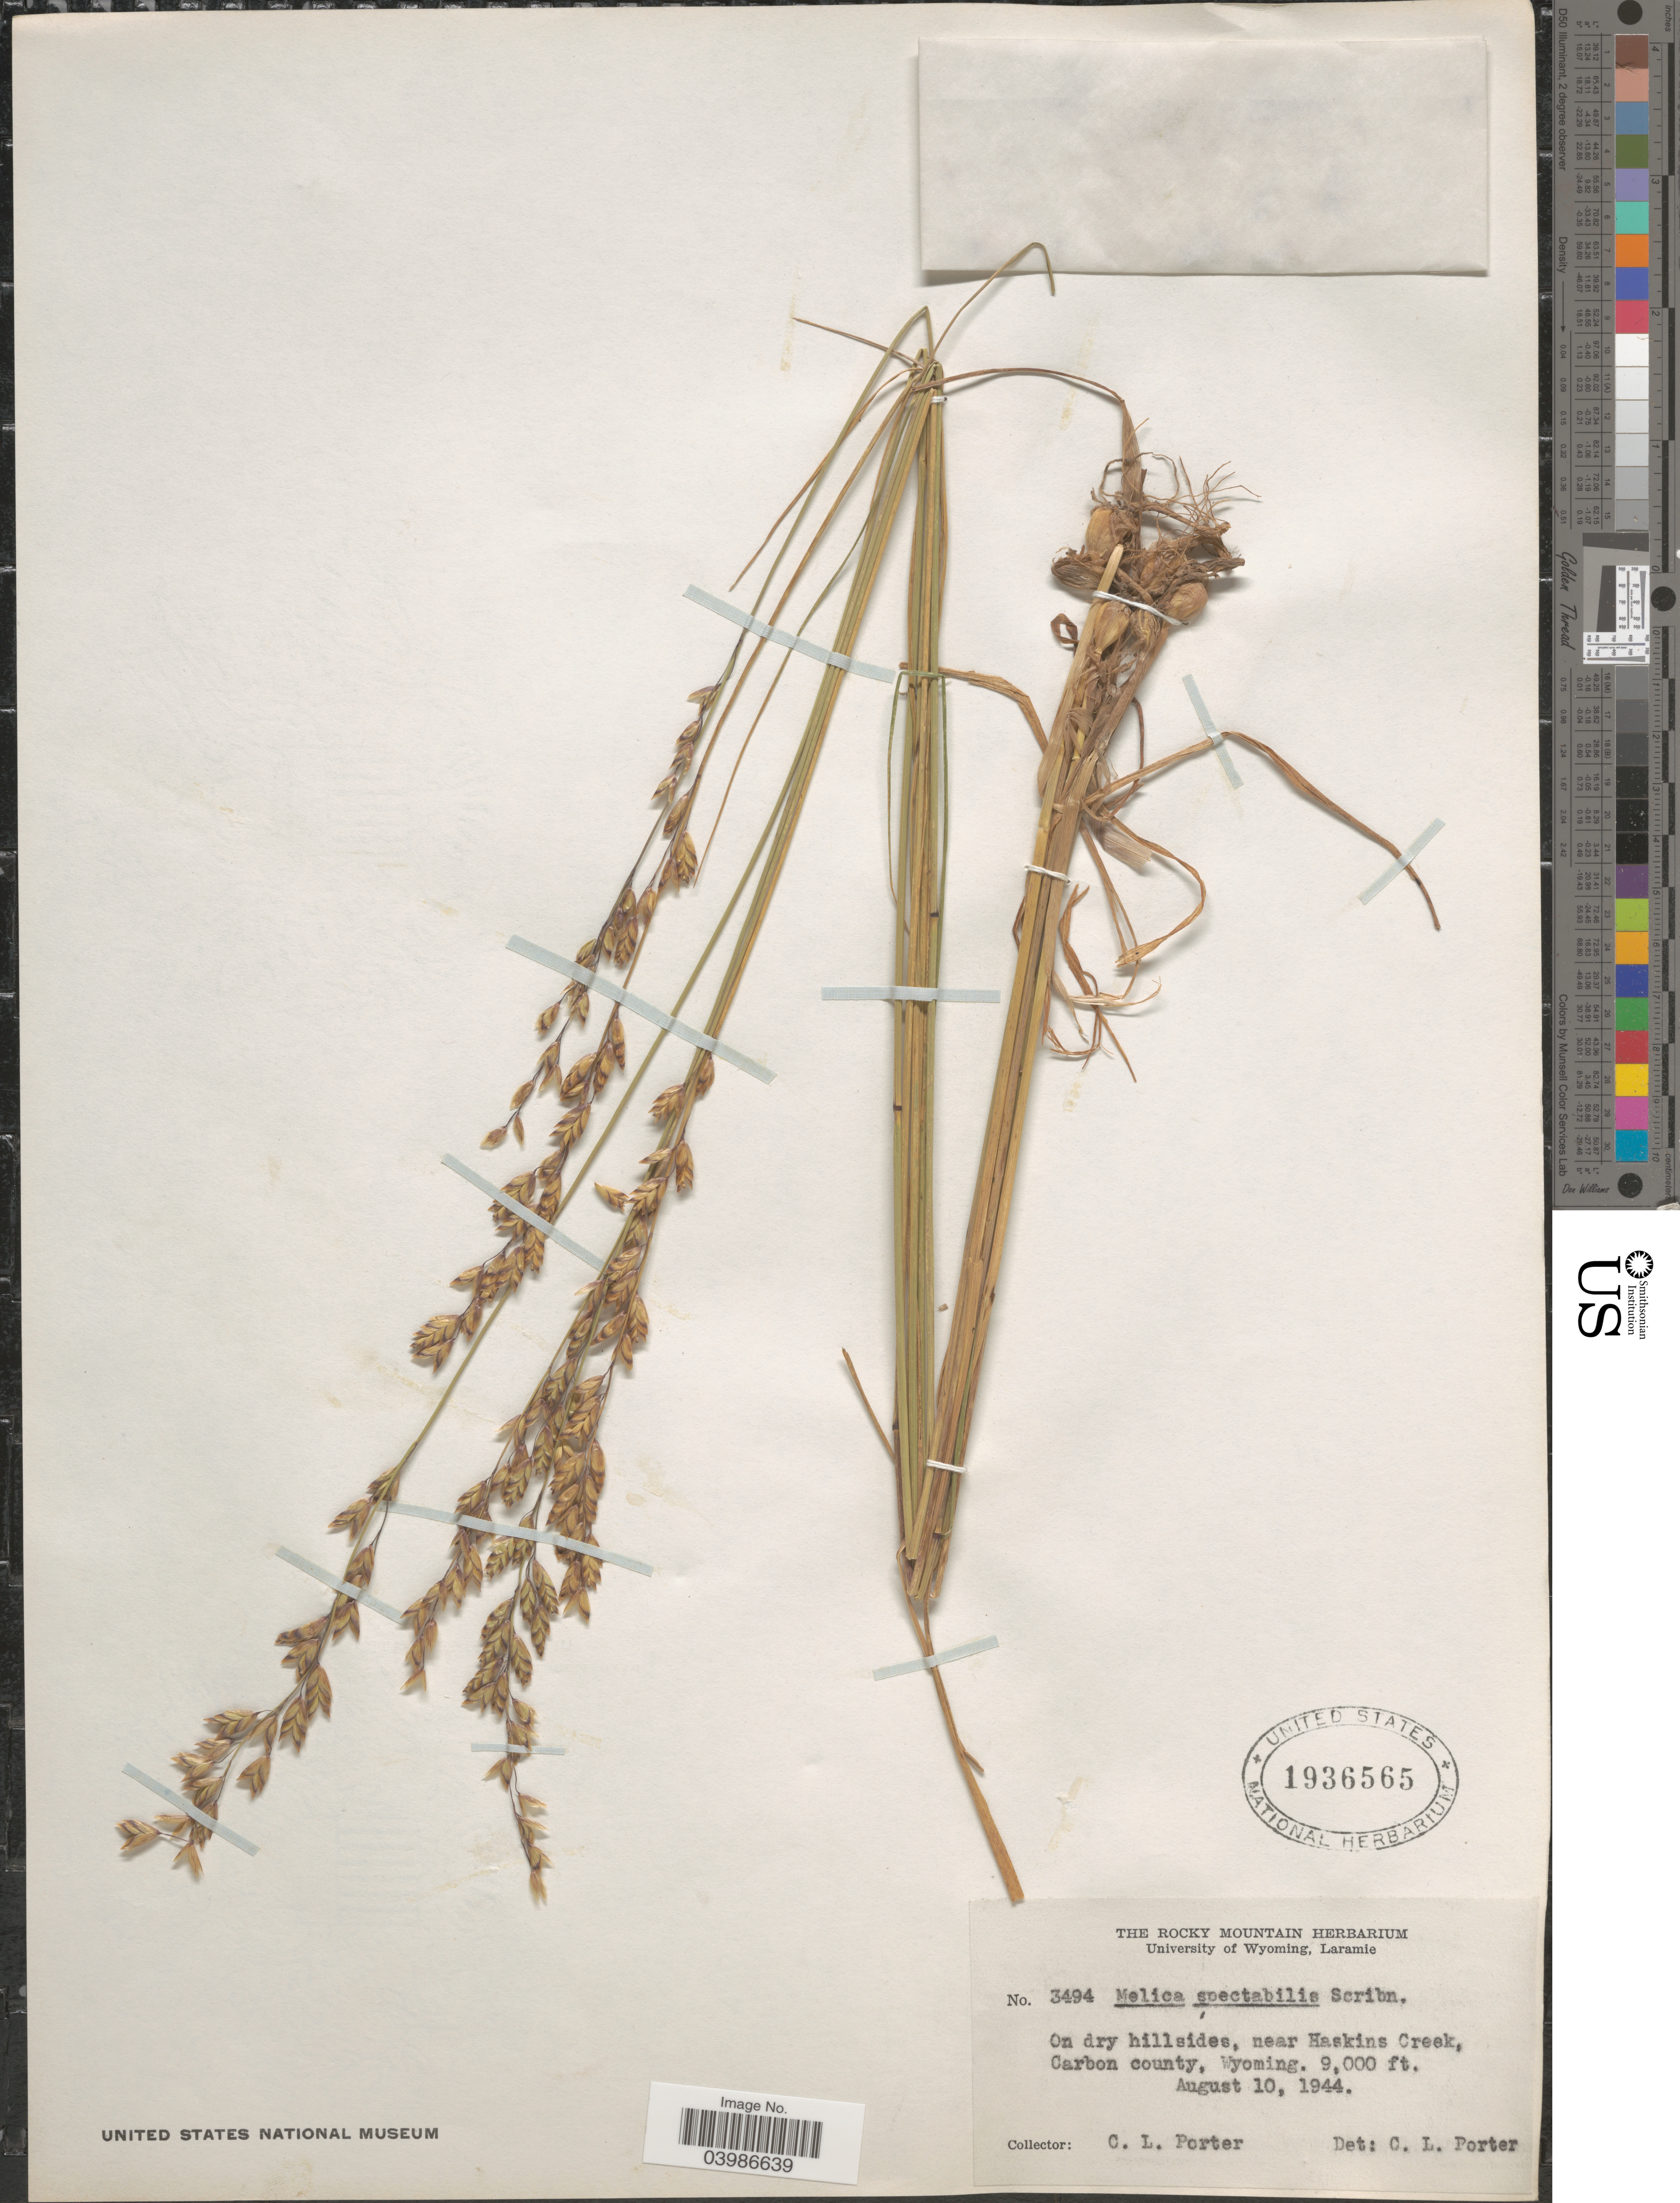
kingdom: Plantae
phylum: Tracheophyta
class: Liliopsida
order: Poales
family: Poaceae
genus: Melica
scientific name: Melica spectabilis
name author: Scribn.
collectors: C. L. Porter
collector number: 3494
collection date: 1944-08-10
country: United States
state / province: Wyoming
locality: On dry hillsides, near Haskins Creek, Carbon county.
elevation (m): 2743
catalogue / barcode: US 1936565